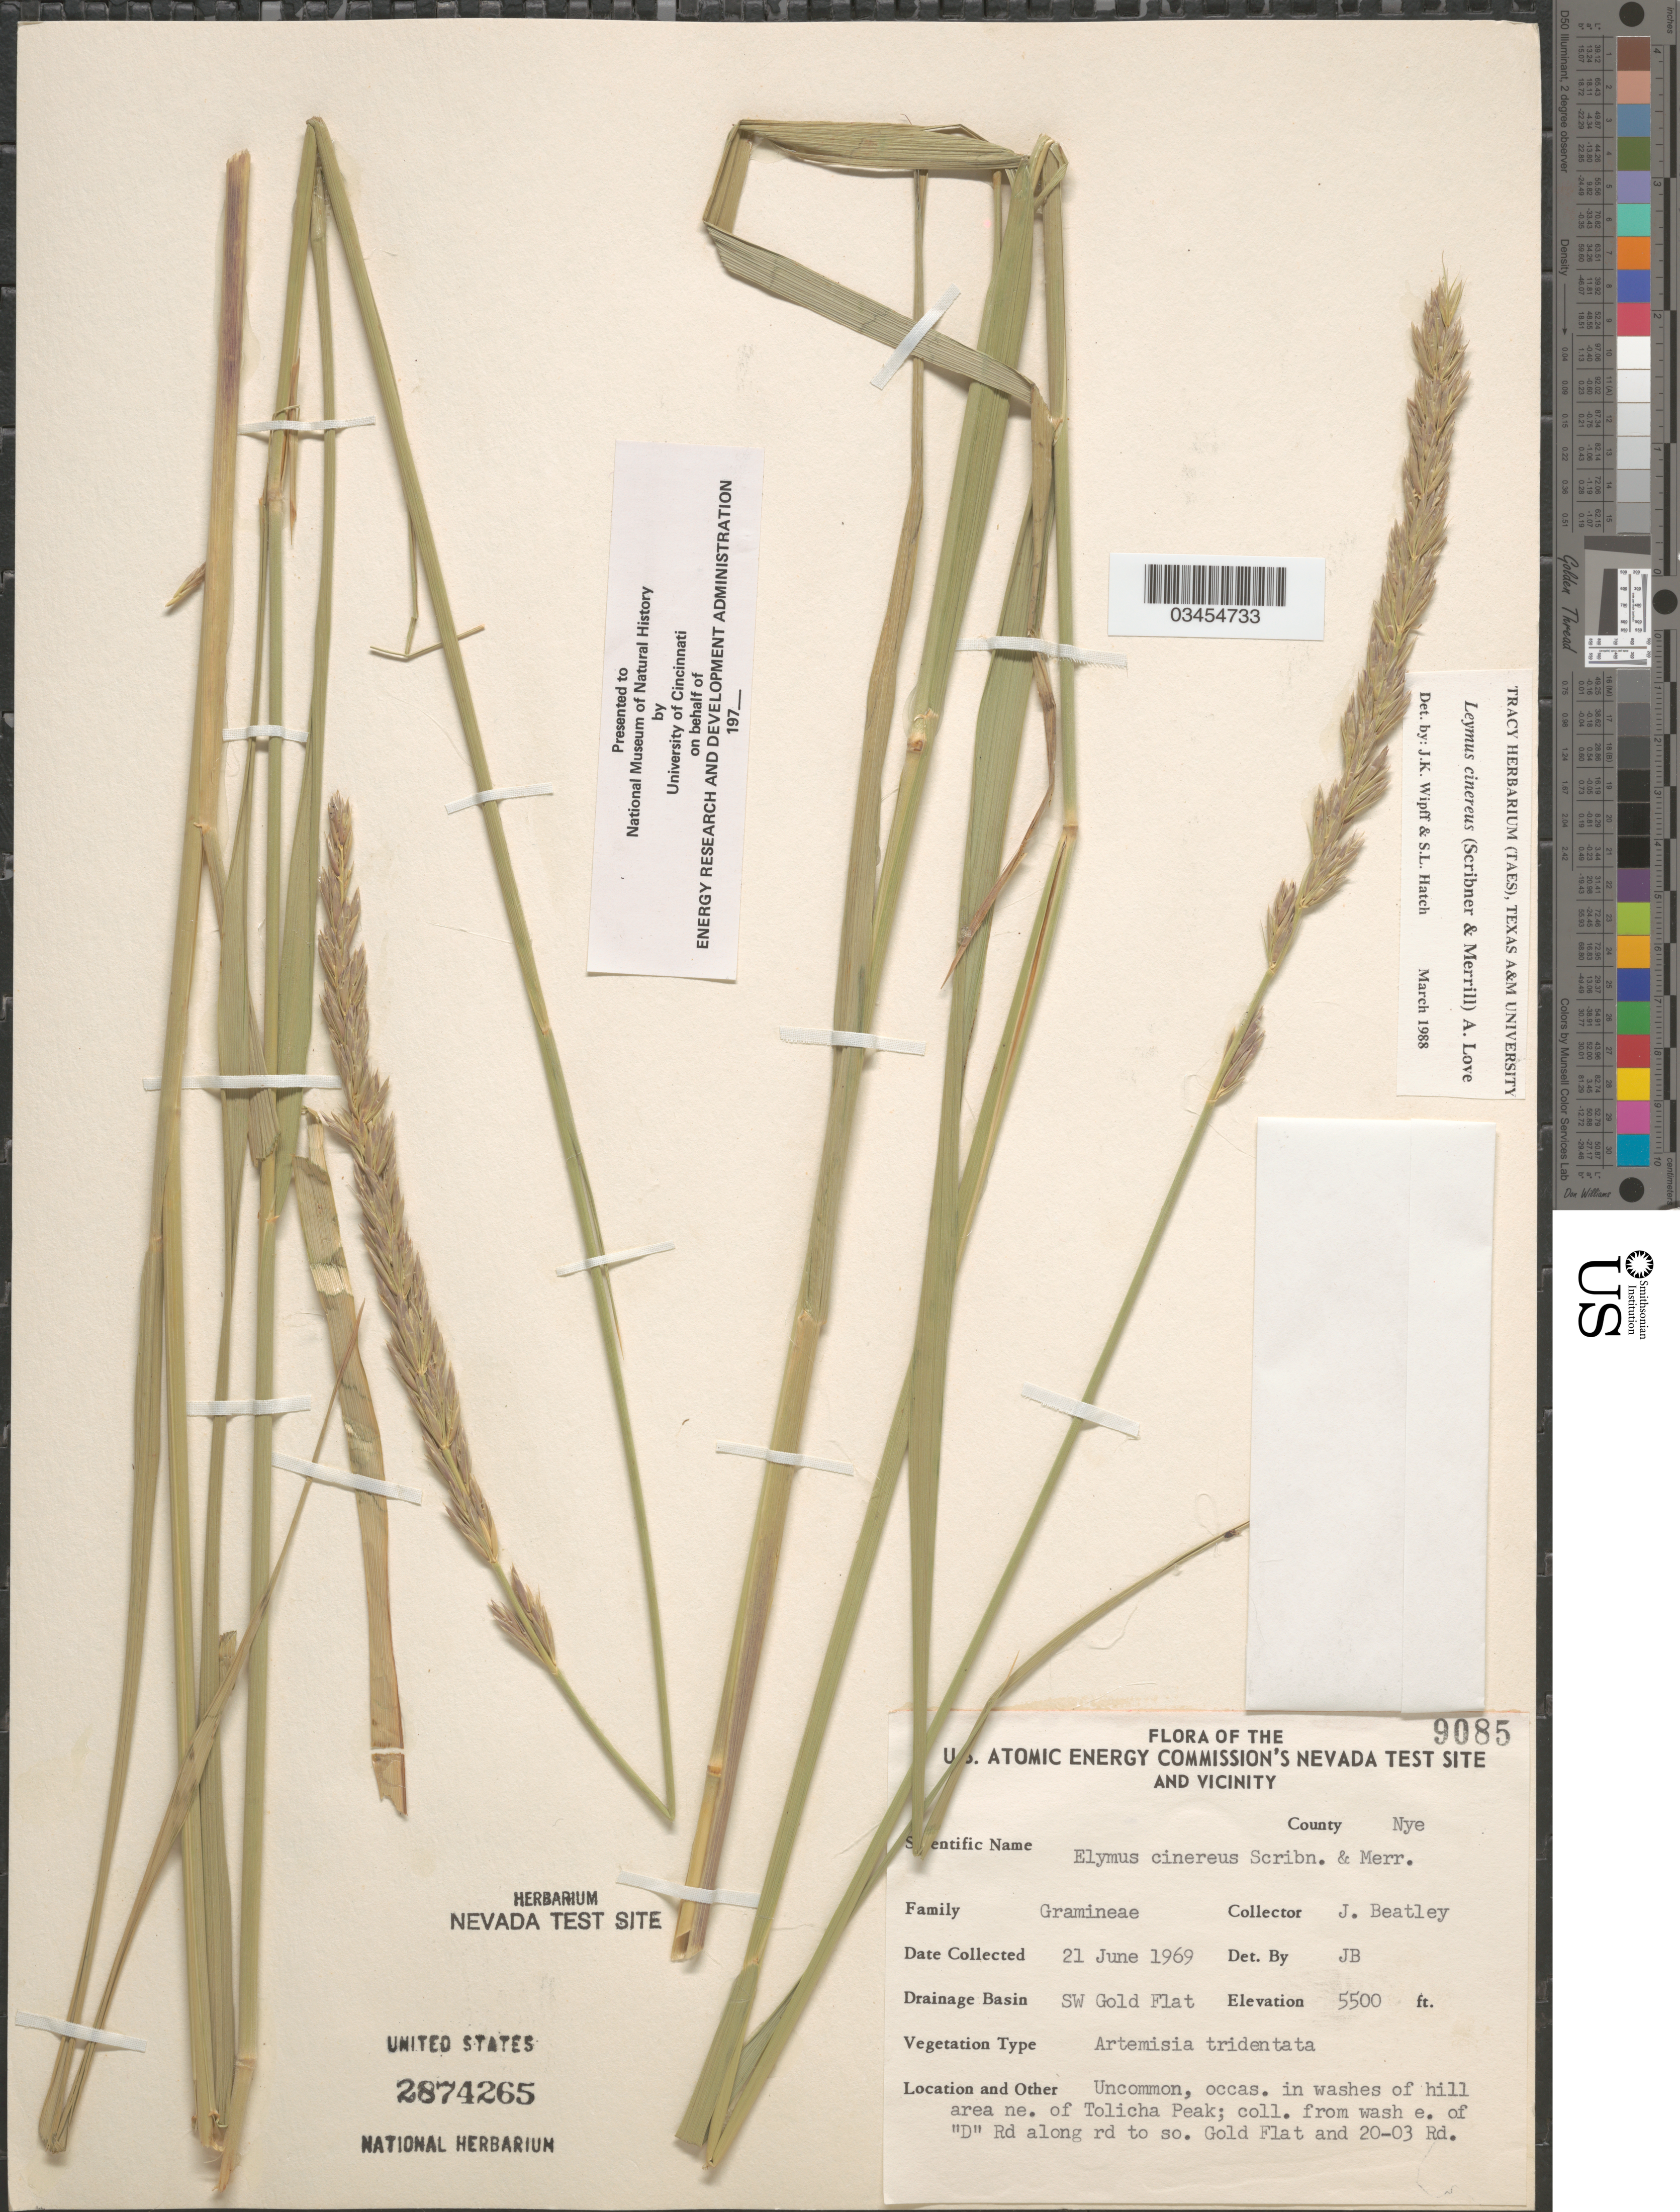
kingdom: Plantae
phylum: Tracheophyta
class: Liliopsida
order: Poales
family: Poaceae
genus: Leymus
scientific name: Leymus cinereus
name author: (Scribn. & Merr.) Á. Löve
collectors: J. C. Beatley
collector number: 9085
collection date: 1969-06-21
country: United States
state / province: Nevada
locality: U.S. Atomic Energy Commission's Nevada Test Site And Vicinity. County Nye. Drainage Basin SW Gold Flat. In washes of hill area ne. of Tolicha Peak; from wash e. of "D" Rd along rd to so. Gold Flat and 20-03 Rd.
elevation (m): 1676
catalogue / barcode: US 2874265